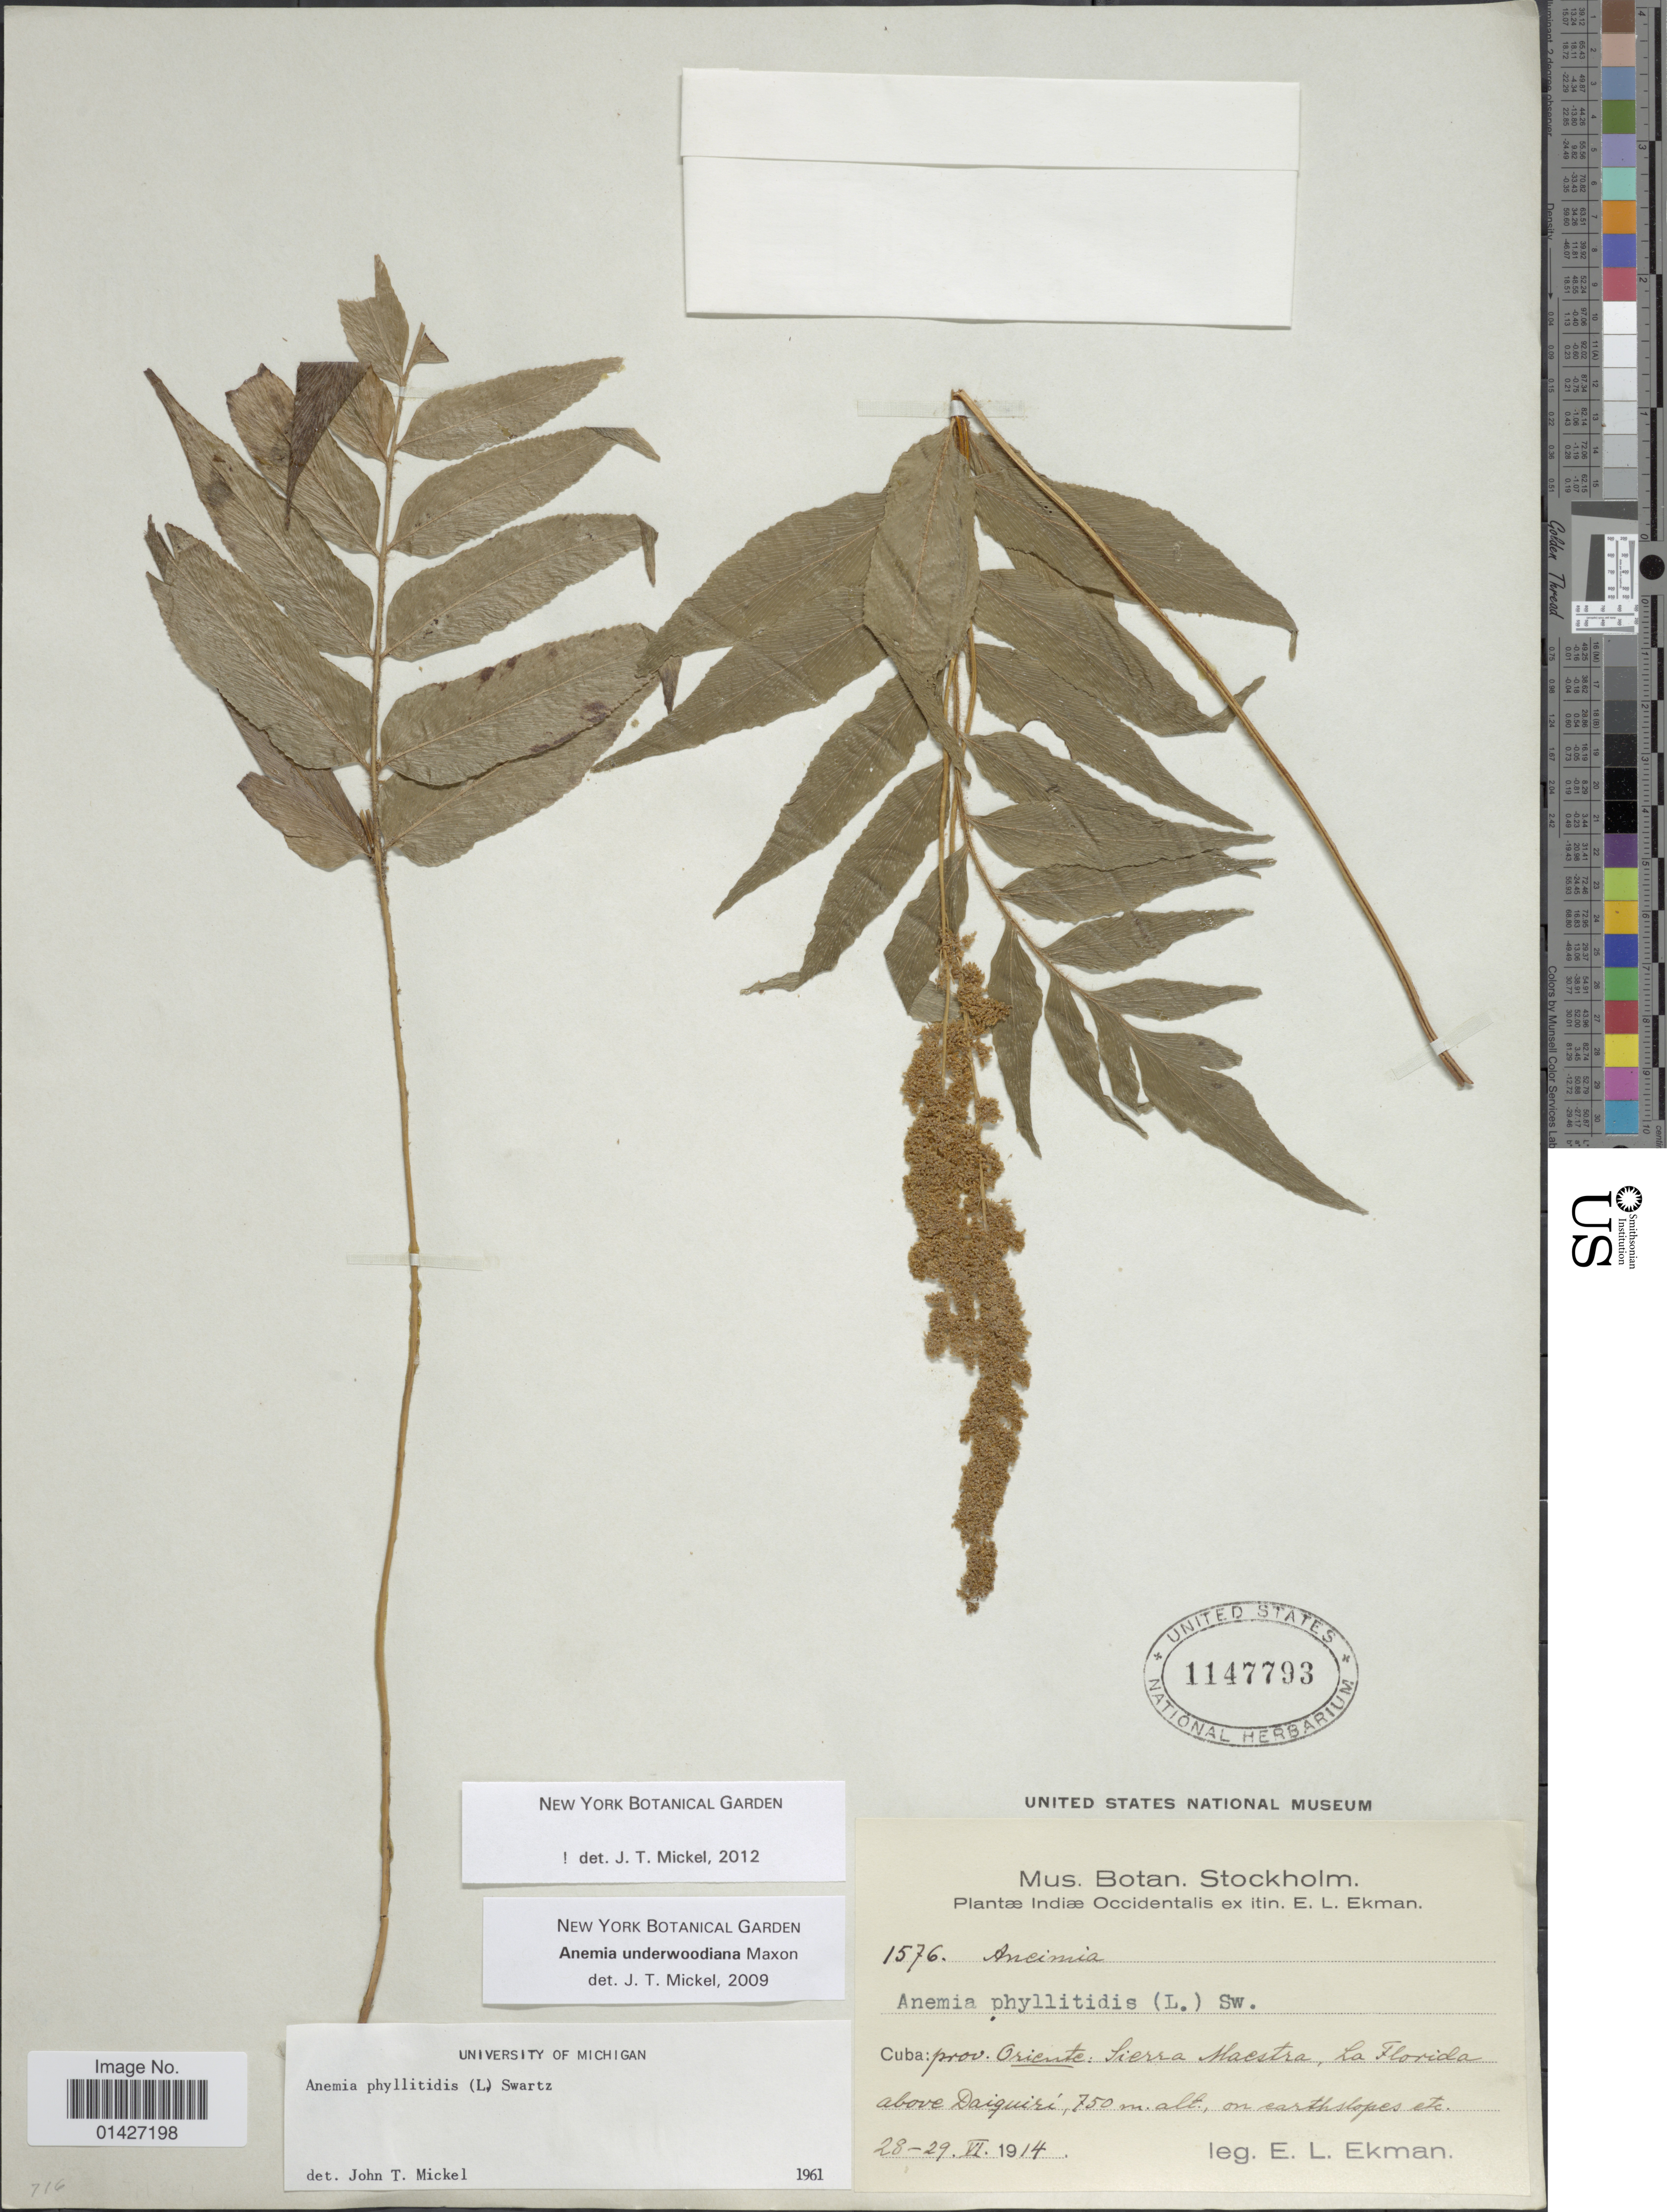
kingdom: Plantae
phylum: Tracheophyta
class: Polypodiopsida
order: Schizaeales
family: Anemiaceae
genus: Anemia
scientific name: Anemia underwoodiana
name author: Maxon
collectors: E. L. Ekman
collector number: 1576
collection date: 1914-06-28/1914-06-29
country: Cuba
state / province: Oriente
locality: Sierra Maestra, La Florida above Daiquirí, on earthslopes etc.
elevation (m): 750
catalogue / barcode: US 1147793